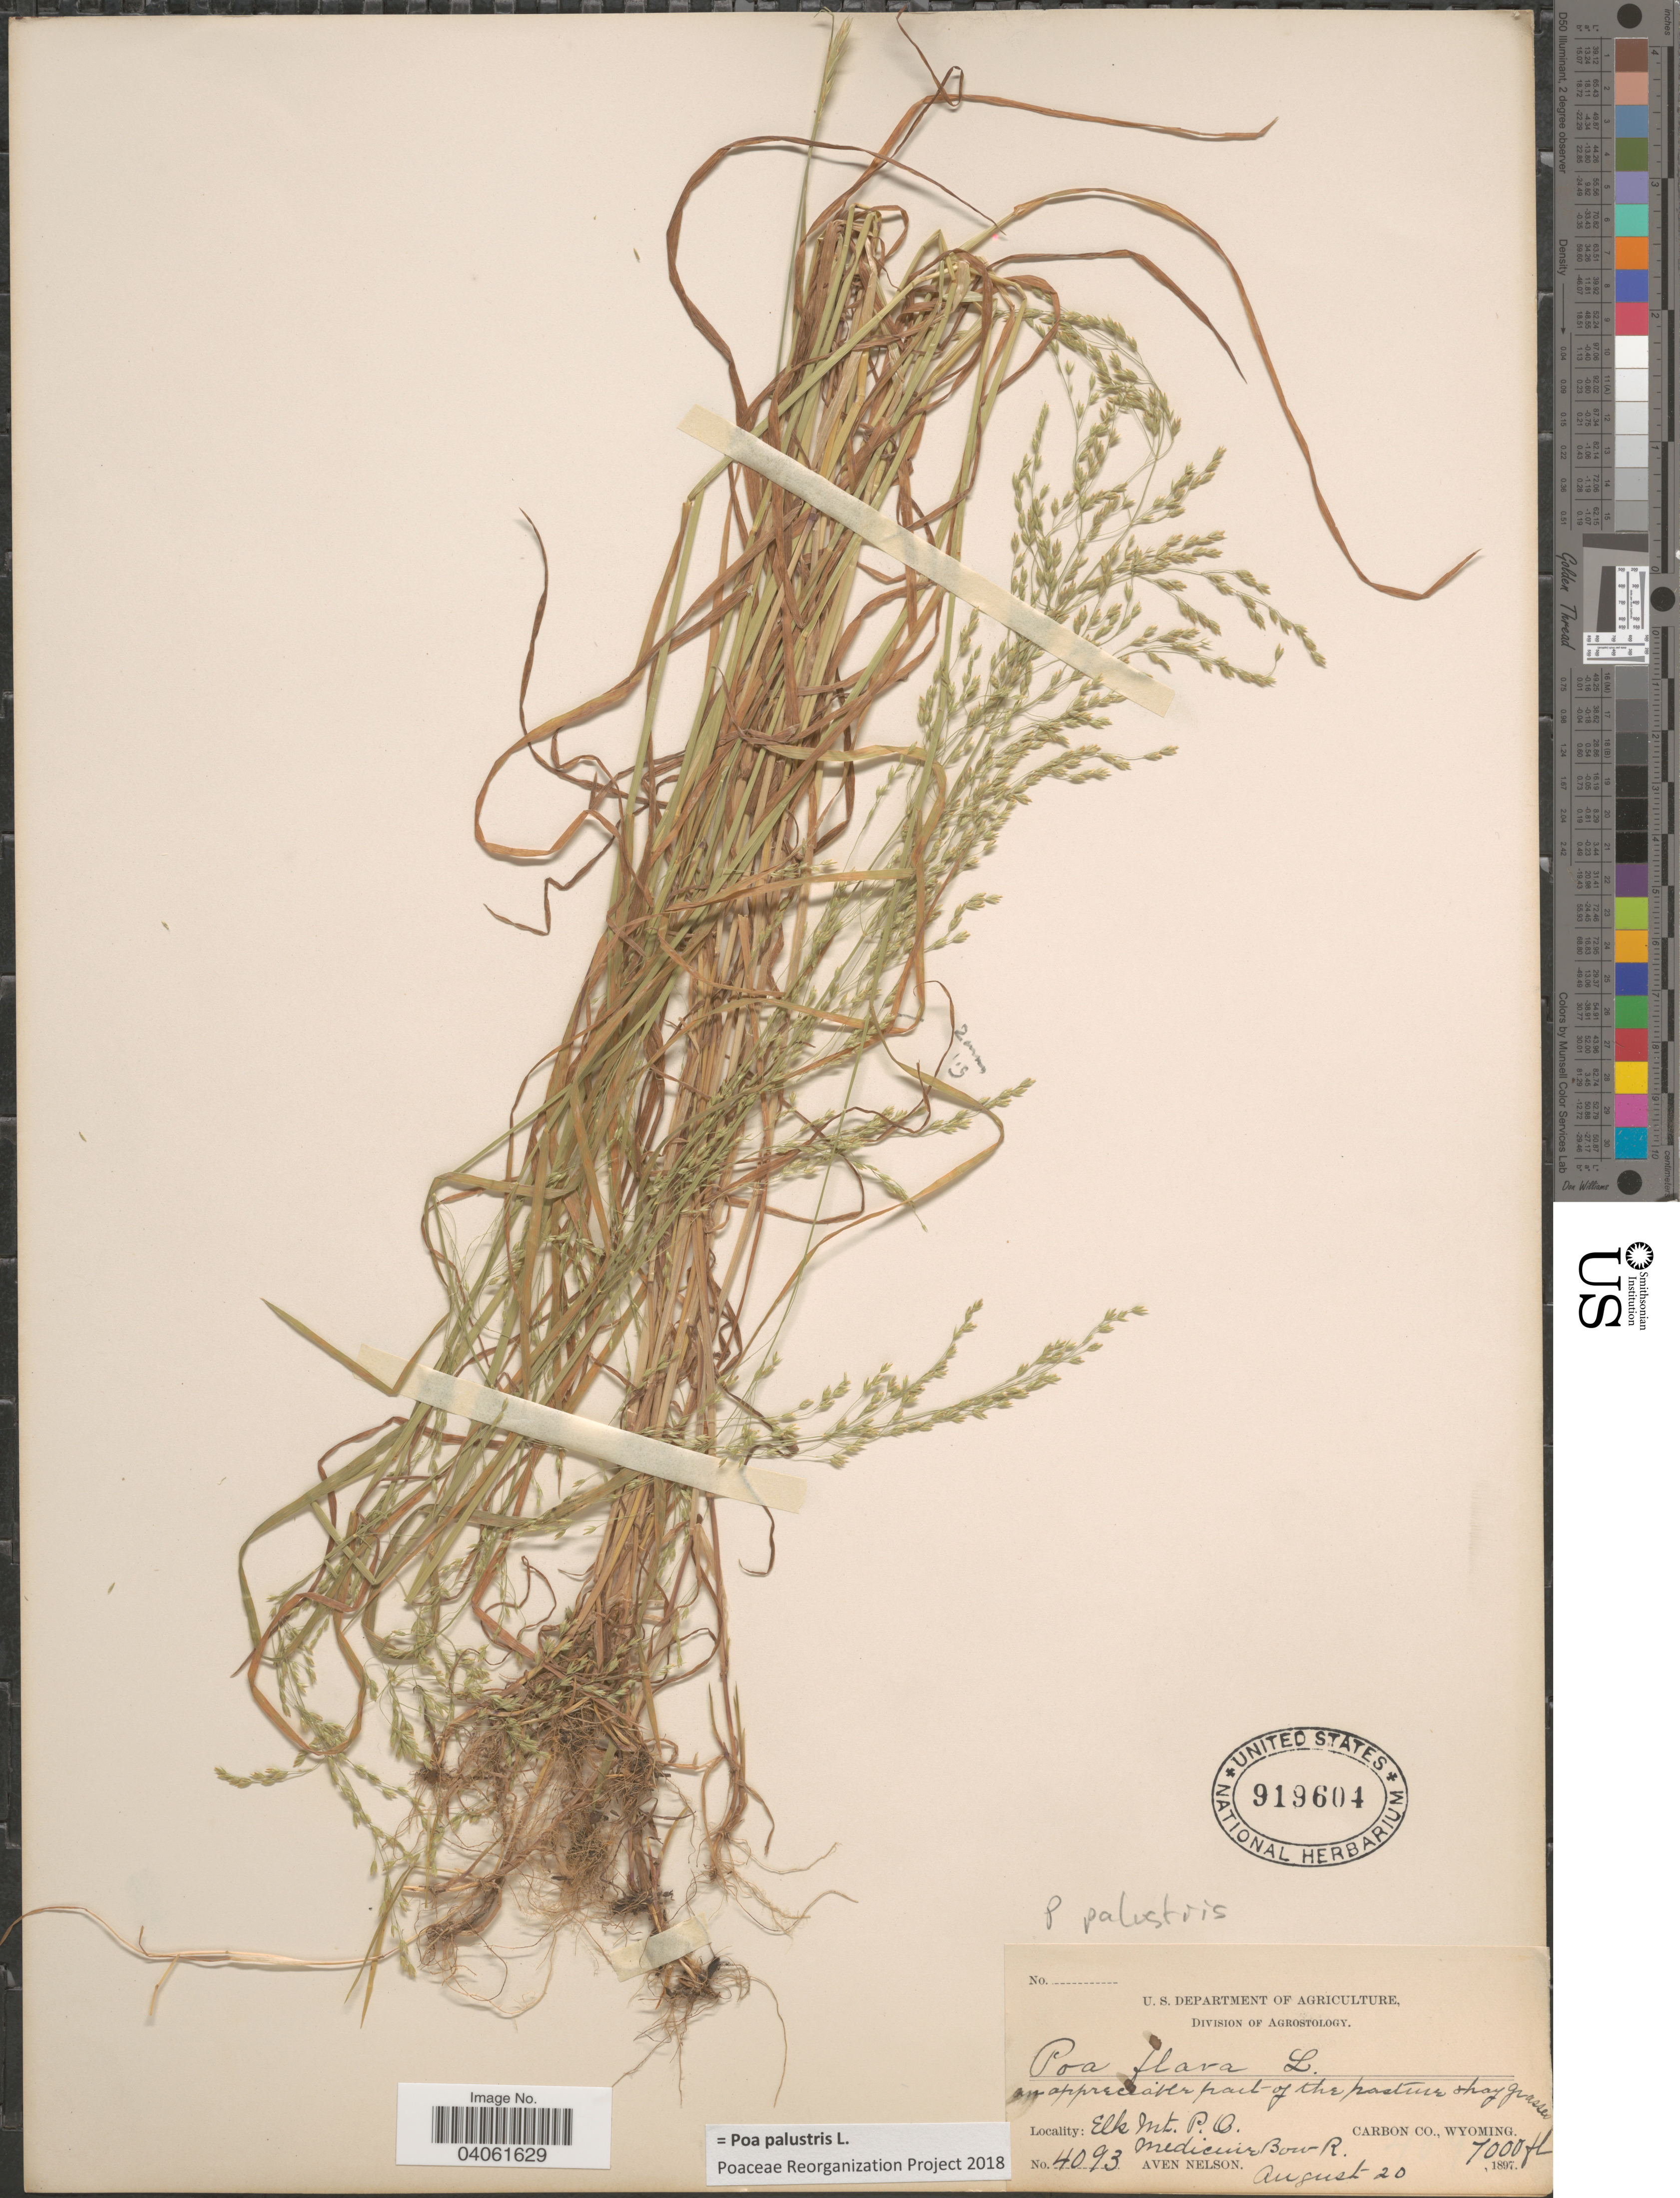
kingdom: Plantae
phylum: Tracheophyta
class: Liliopsida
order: Poales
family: Poaceae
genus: Poa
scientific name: Poa palustris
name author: L.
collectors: A. Nelson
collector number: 4093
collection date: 1897-08-20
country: United States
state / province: Wyoming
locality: Elk Mt., P. O. Medicine Bow R. Carbon Co.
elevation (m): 2134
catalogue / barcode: US 919604